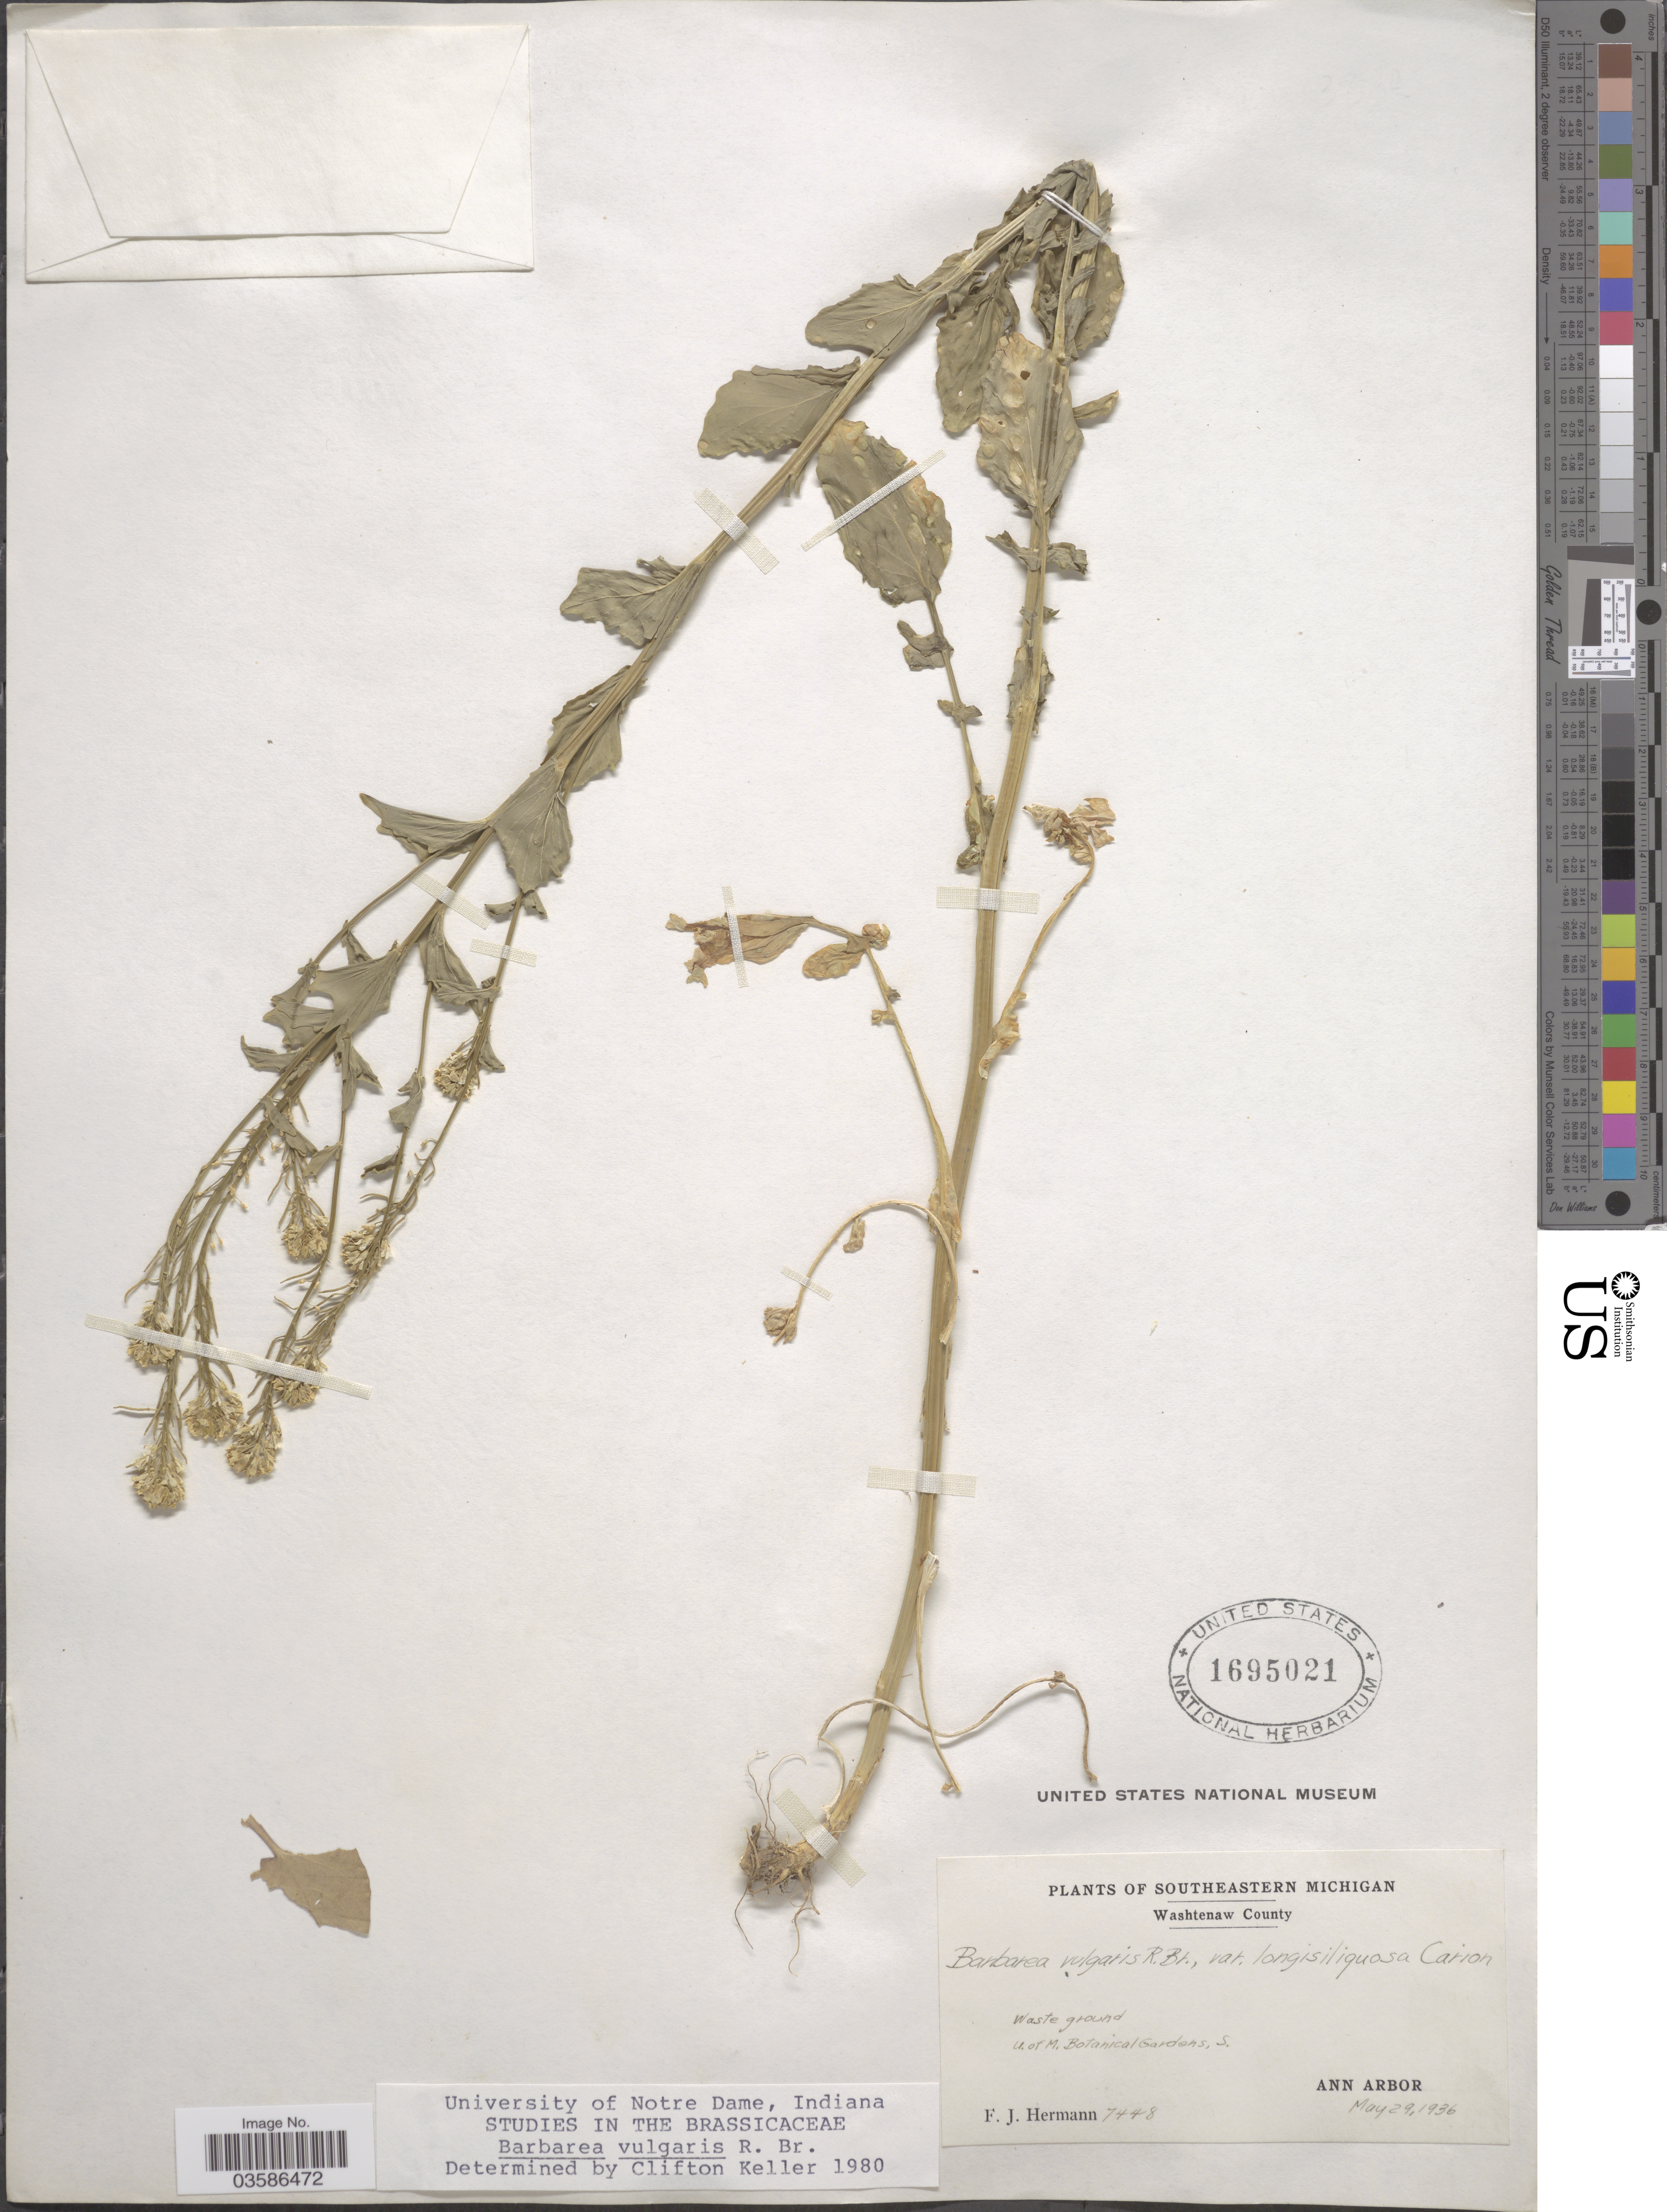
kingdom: Plantae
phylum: Tracheophyta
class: Magnoliopsida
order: Brassicales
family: Brassicaceae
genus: Barbarea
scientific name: Barbarea vulgaris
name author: W.T. Aiton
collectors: F. J. Hermann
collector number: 7448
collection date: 1936-05-29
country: United States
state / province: Michigan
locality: Southeastern Michigan. Washtenaw County. U. of M. Botanical Gardens, S. Ann Arbor.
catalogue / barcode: US 1695021